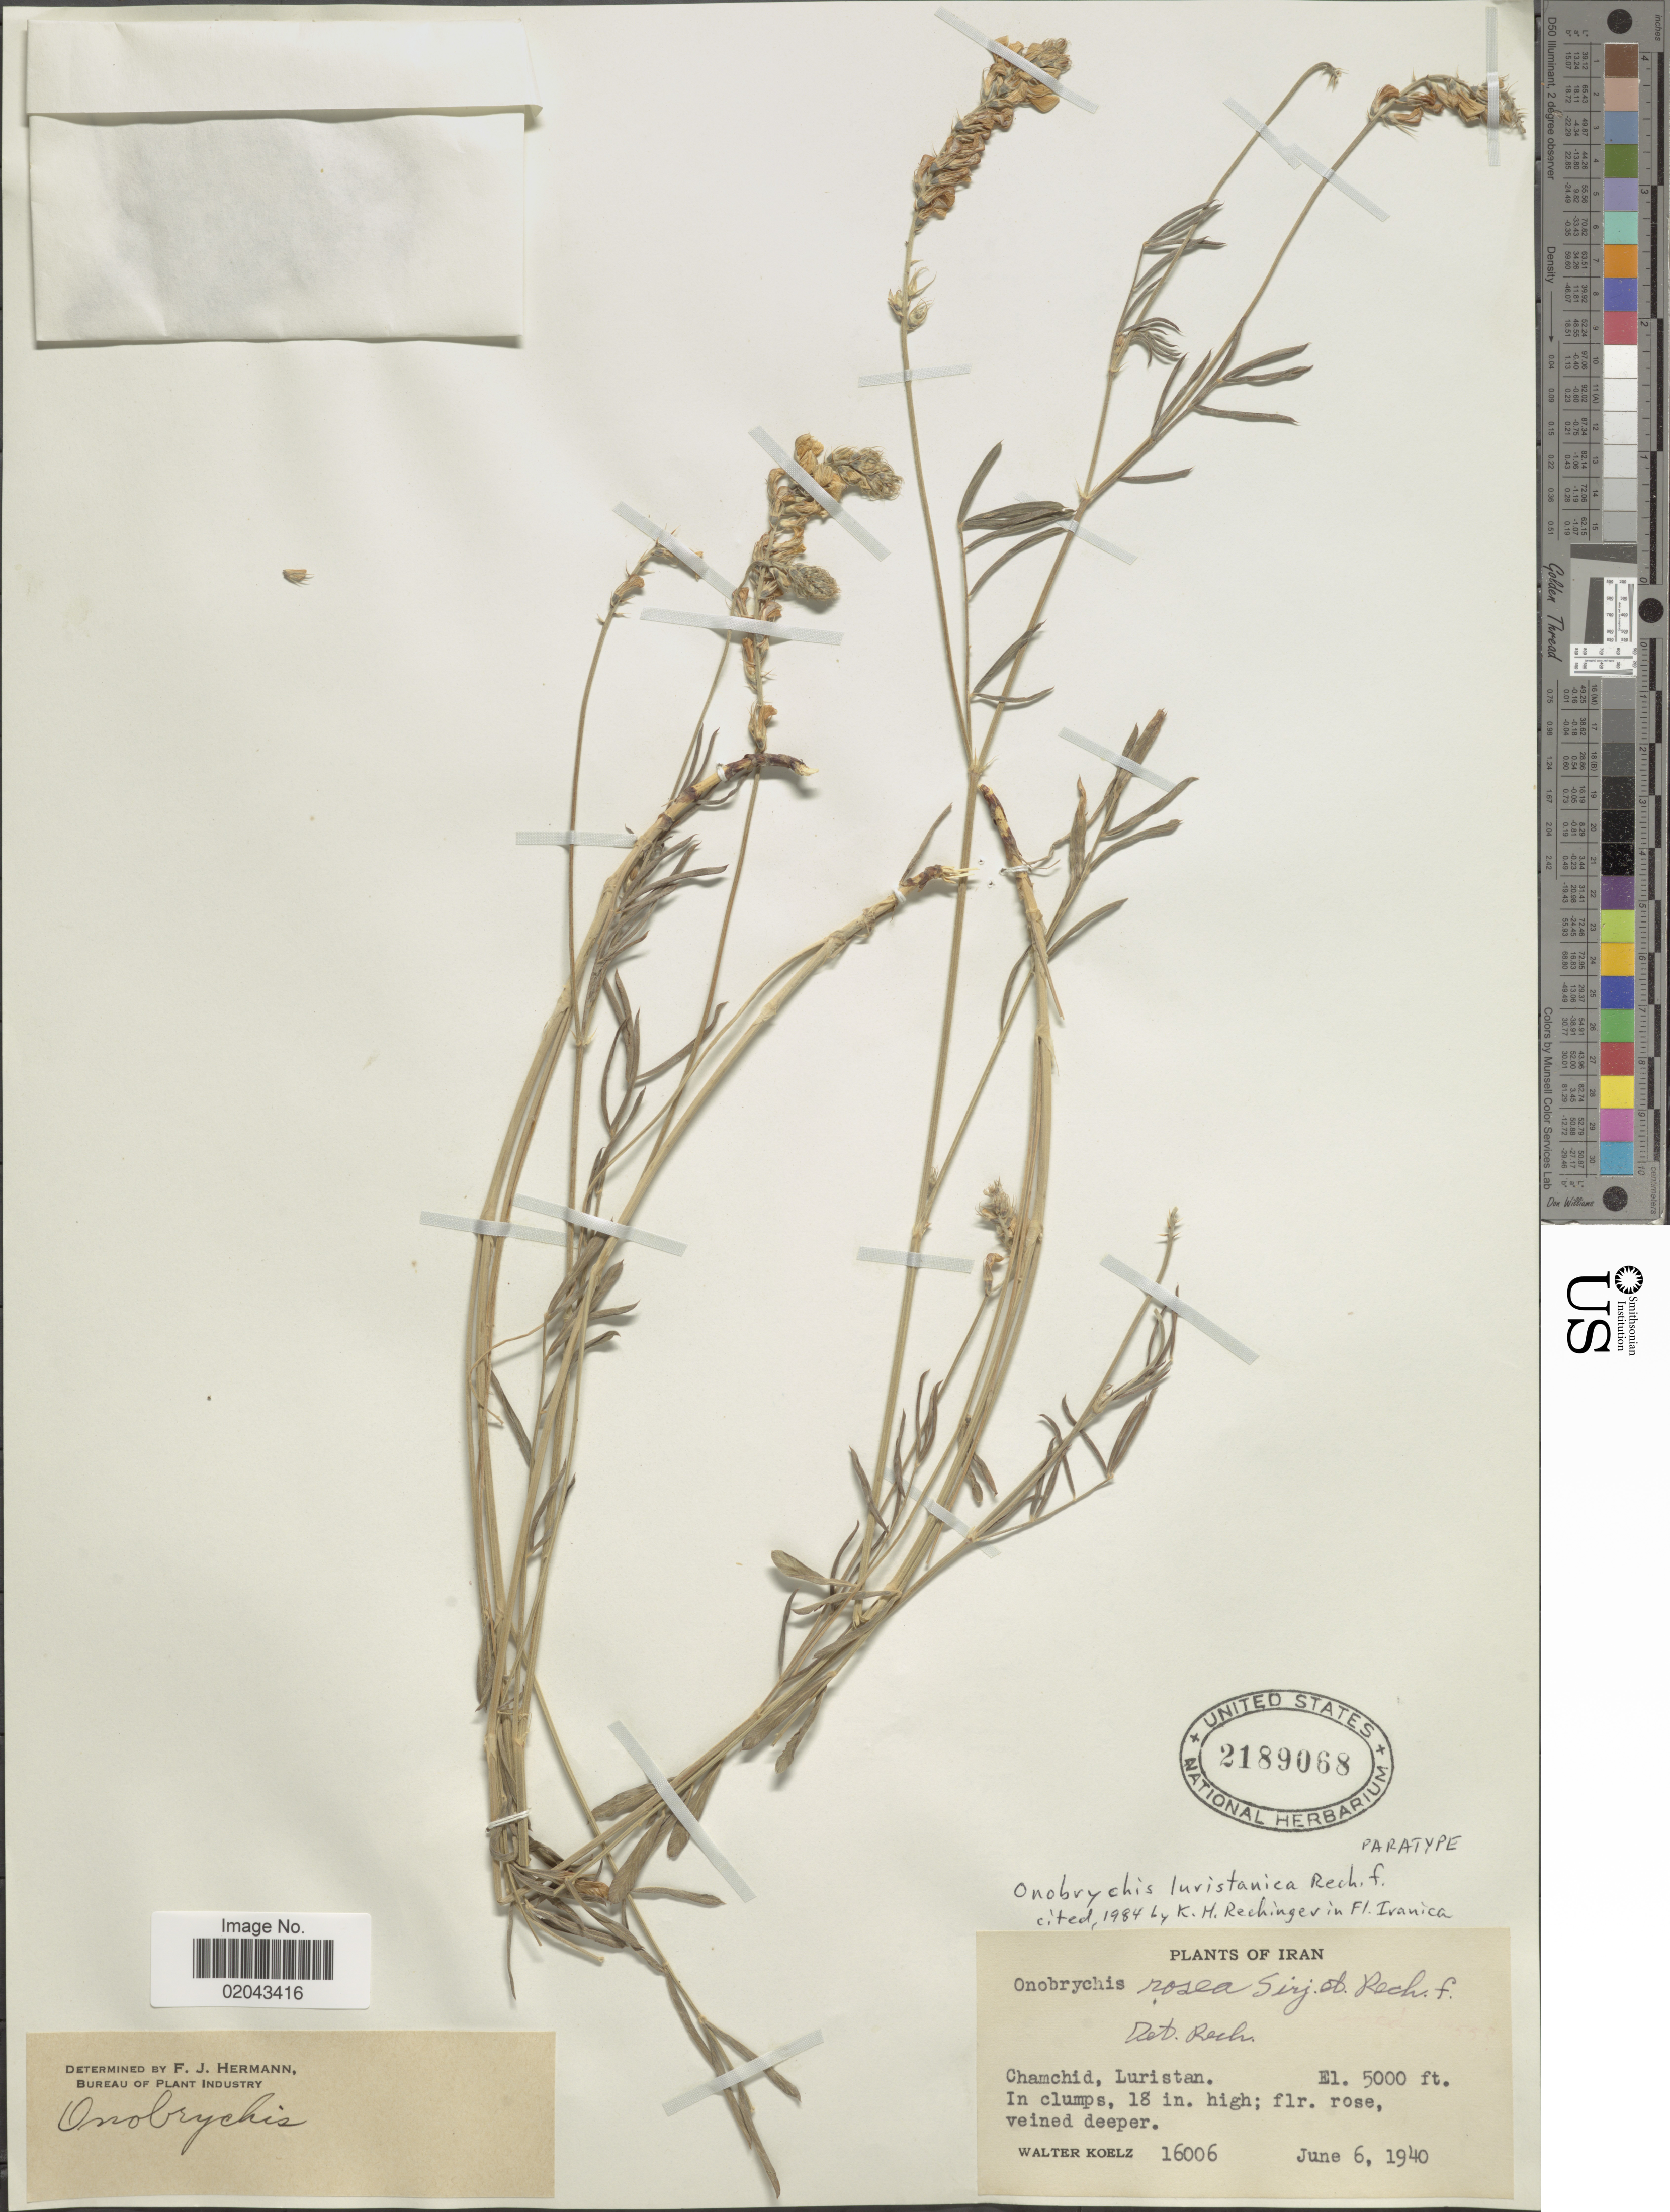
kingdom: Plantae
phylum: Tracheophyta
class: Magnoliopsida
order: Fabales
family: Fabaceae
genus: Onobrychis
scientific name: Onobrychis luristanica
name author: Rech. f.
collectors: W. N. Koelz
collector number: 16006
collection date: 1940-06-06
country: Iran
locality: Chamchid, Luristan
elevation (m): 1524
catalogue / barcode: US 2189068